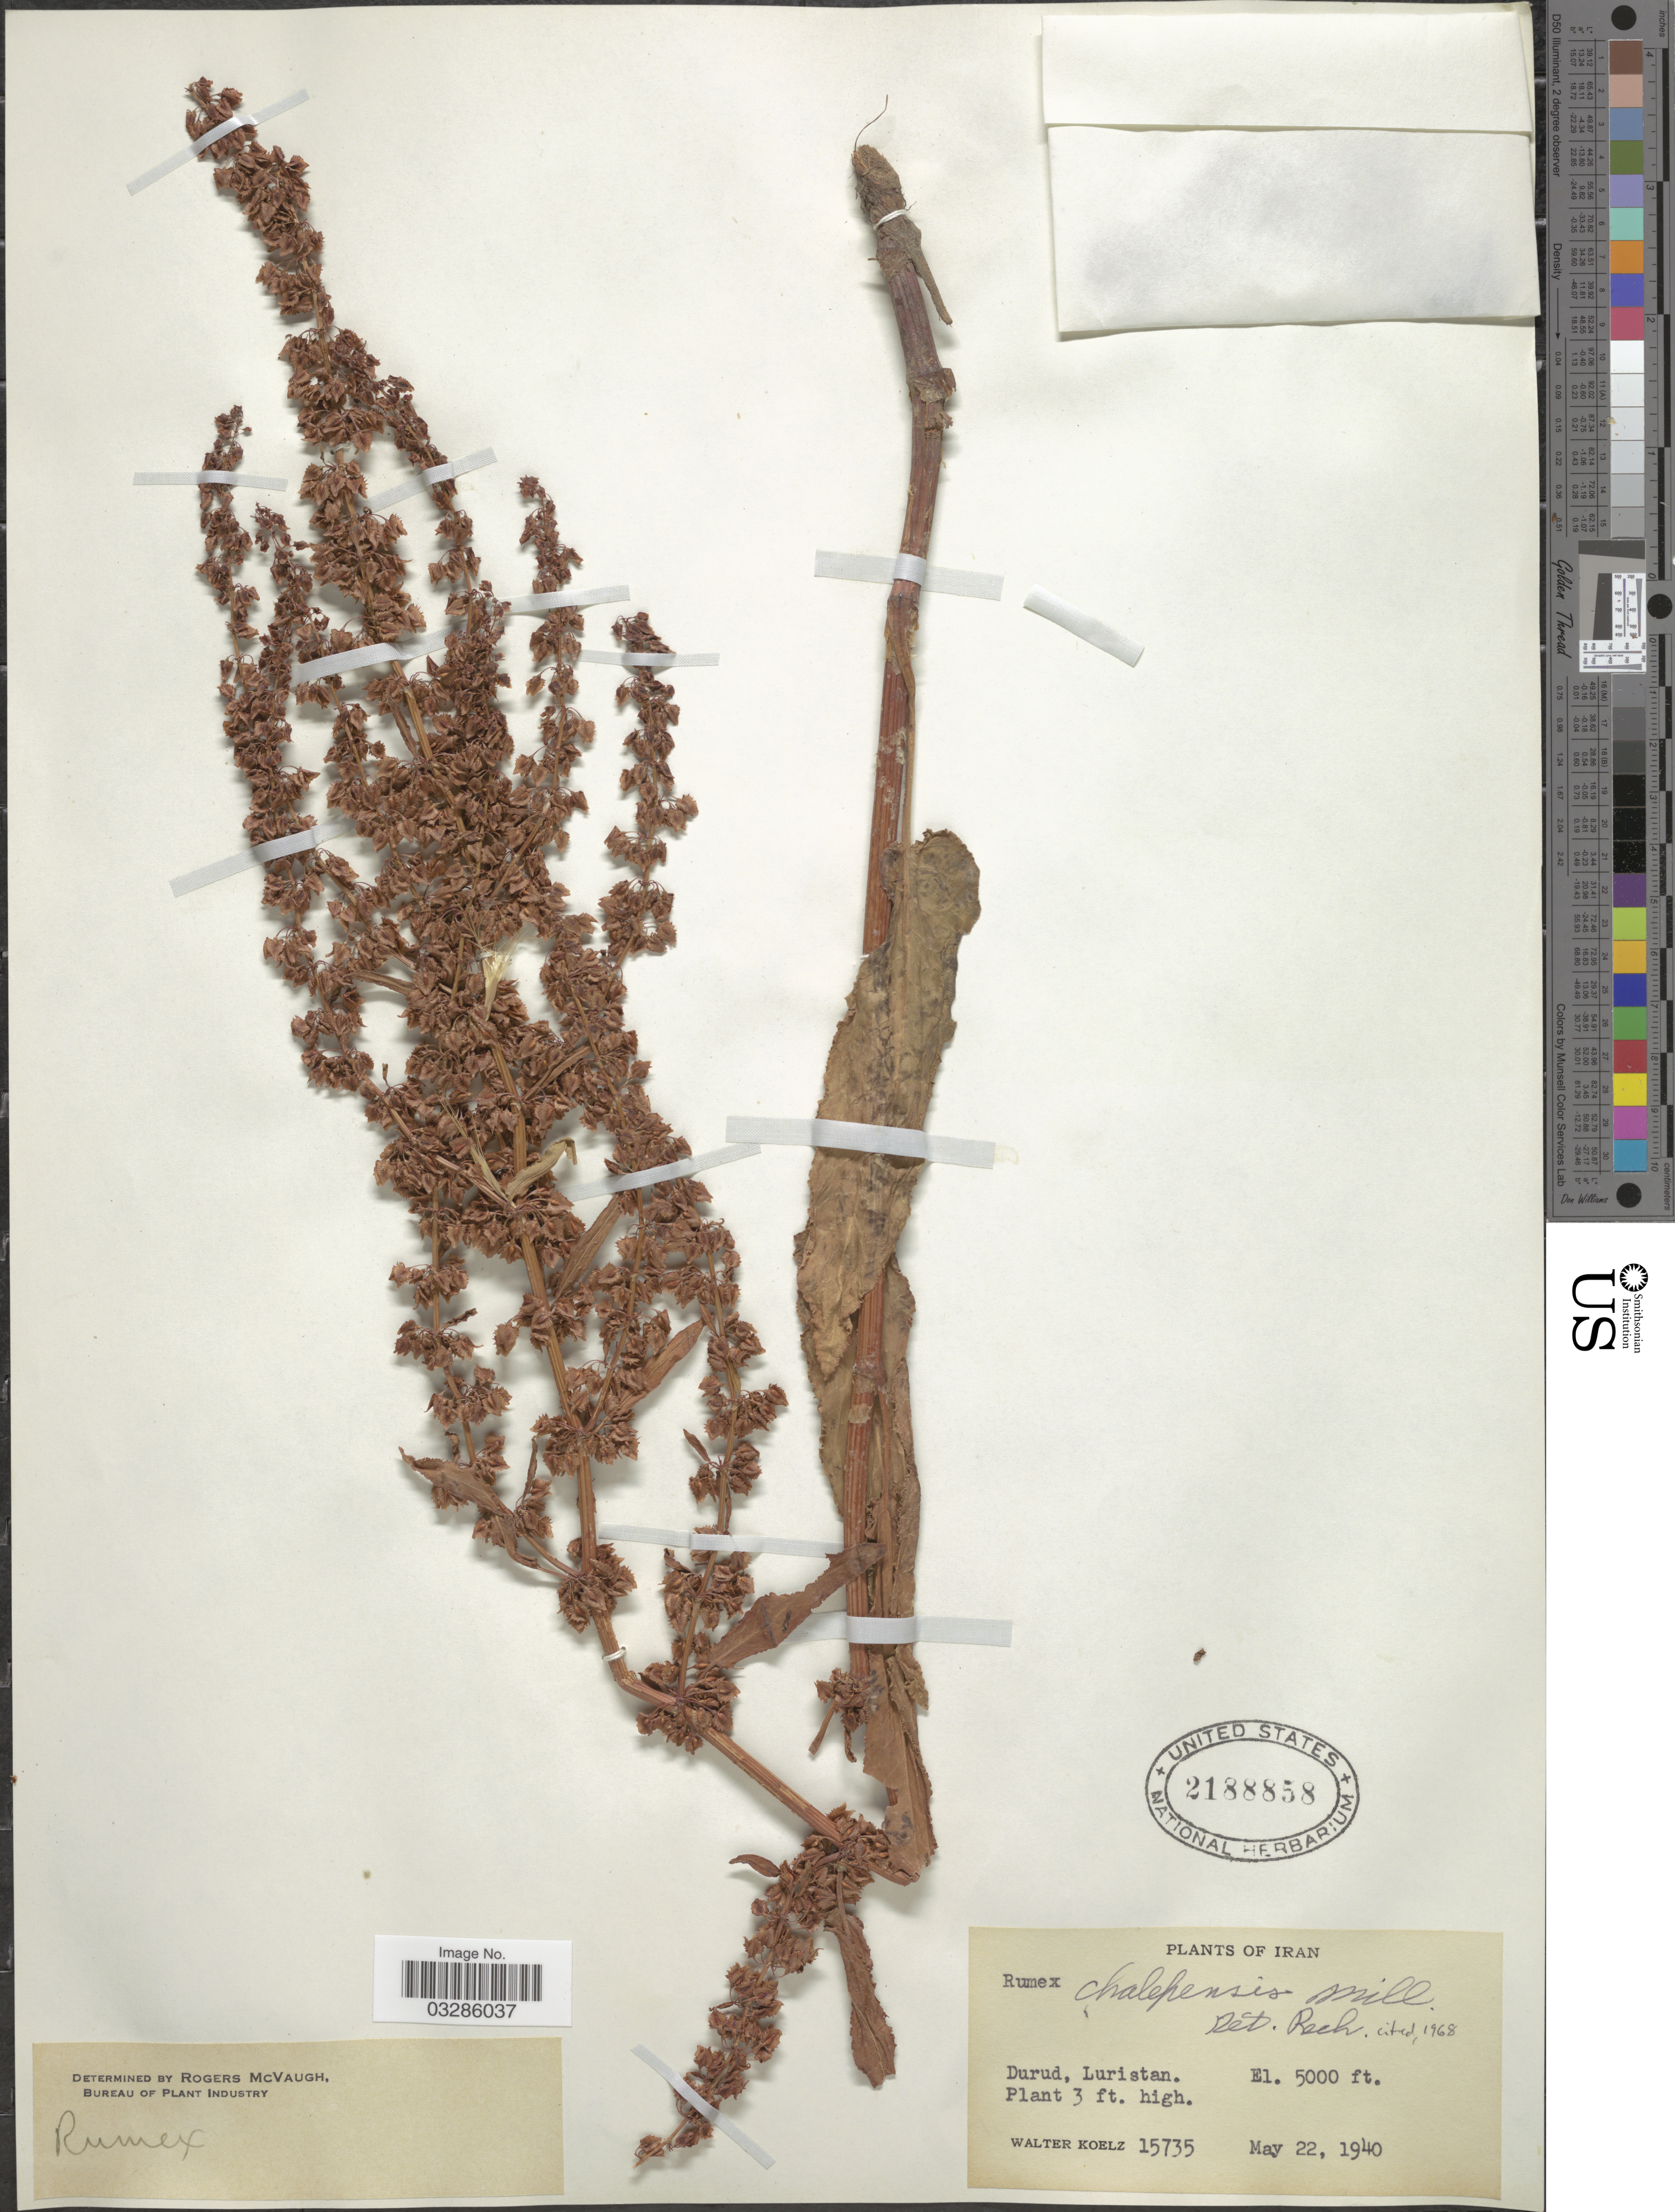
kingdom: Plantae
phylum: Tracheophyta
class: Magnoliopsida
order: Caryophyllales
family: Polygonaceae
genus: Rumex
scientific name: Rumex chalepensis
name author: Mill.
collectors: W. N. Koelz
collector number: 15735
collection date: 1940-05-22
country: Iran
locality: Durud, Luristan.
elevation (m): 1524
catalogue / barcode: US 2188858